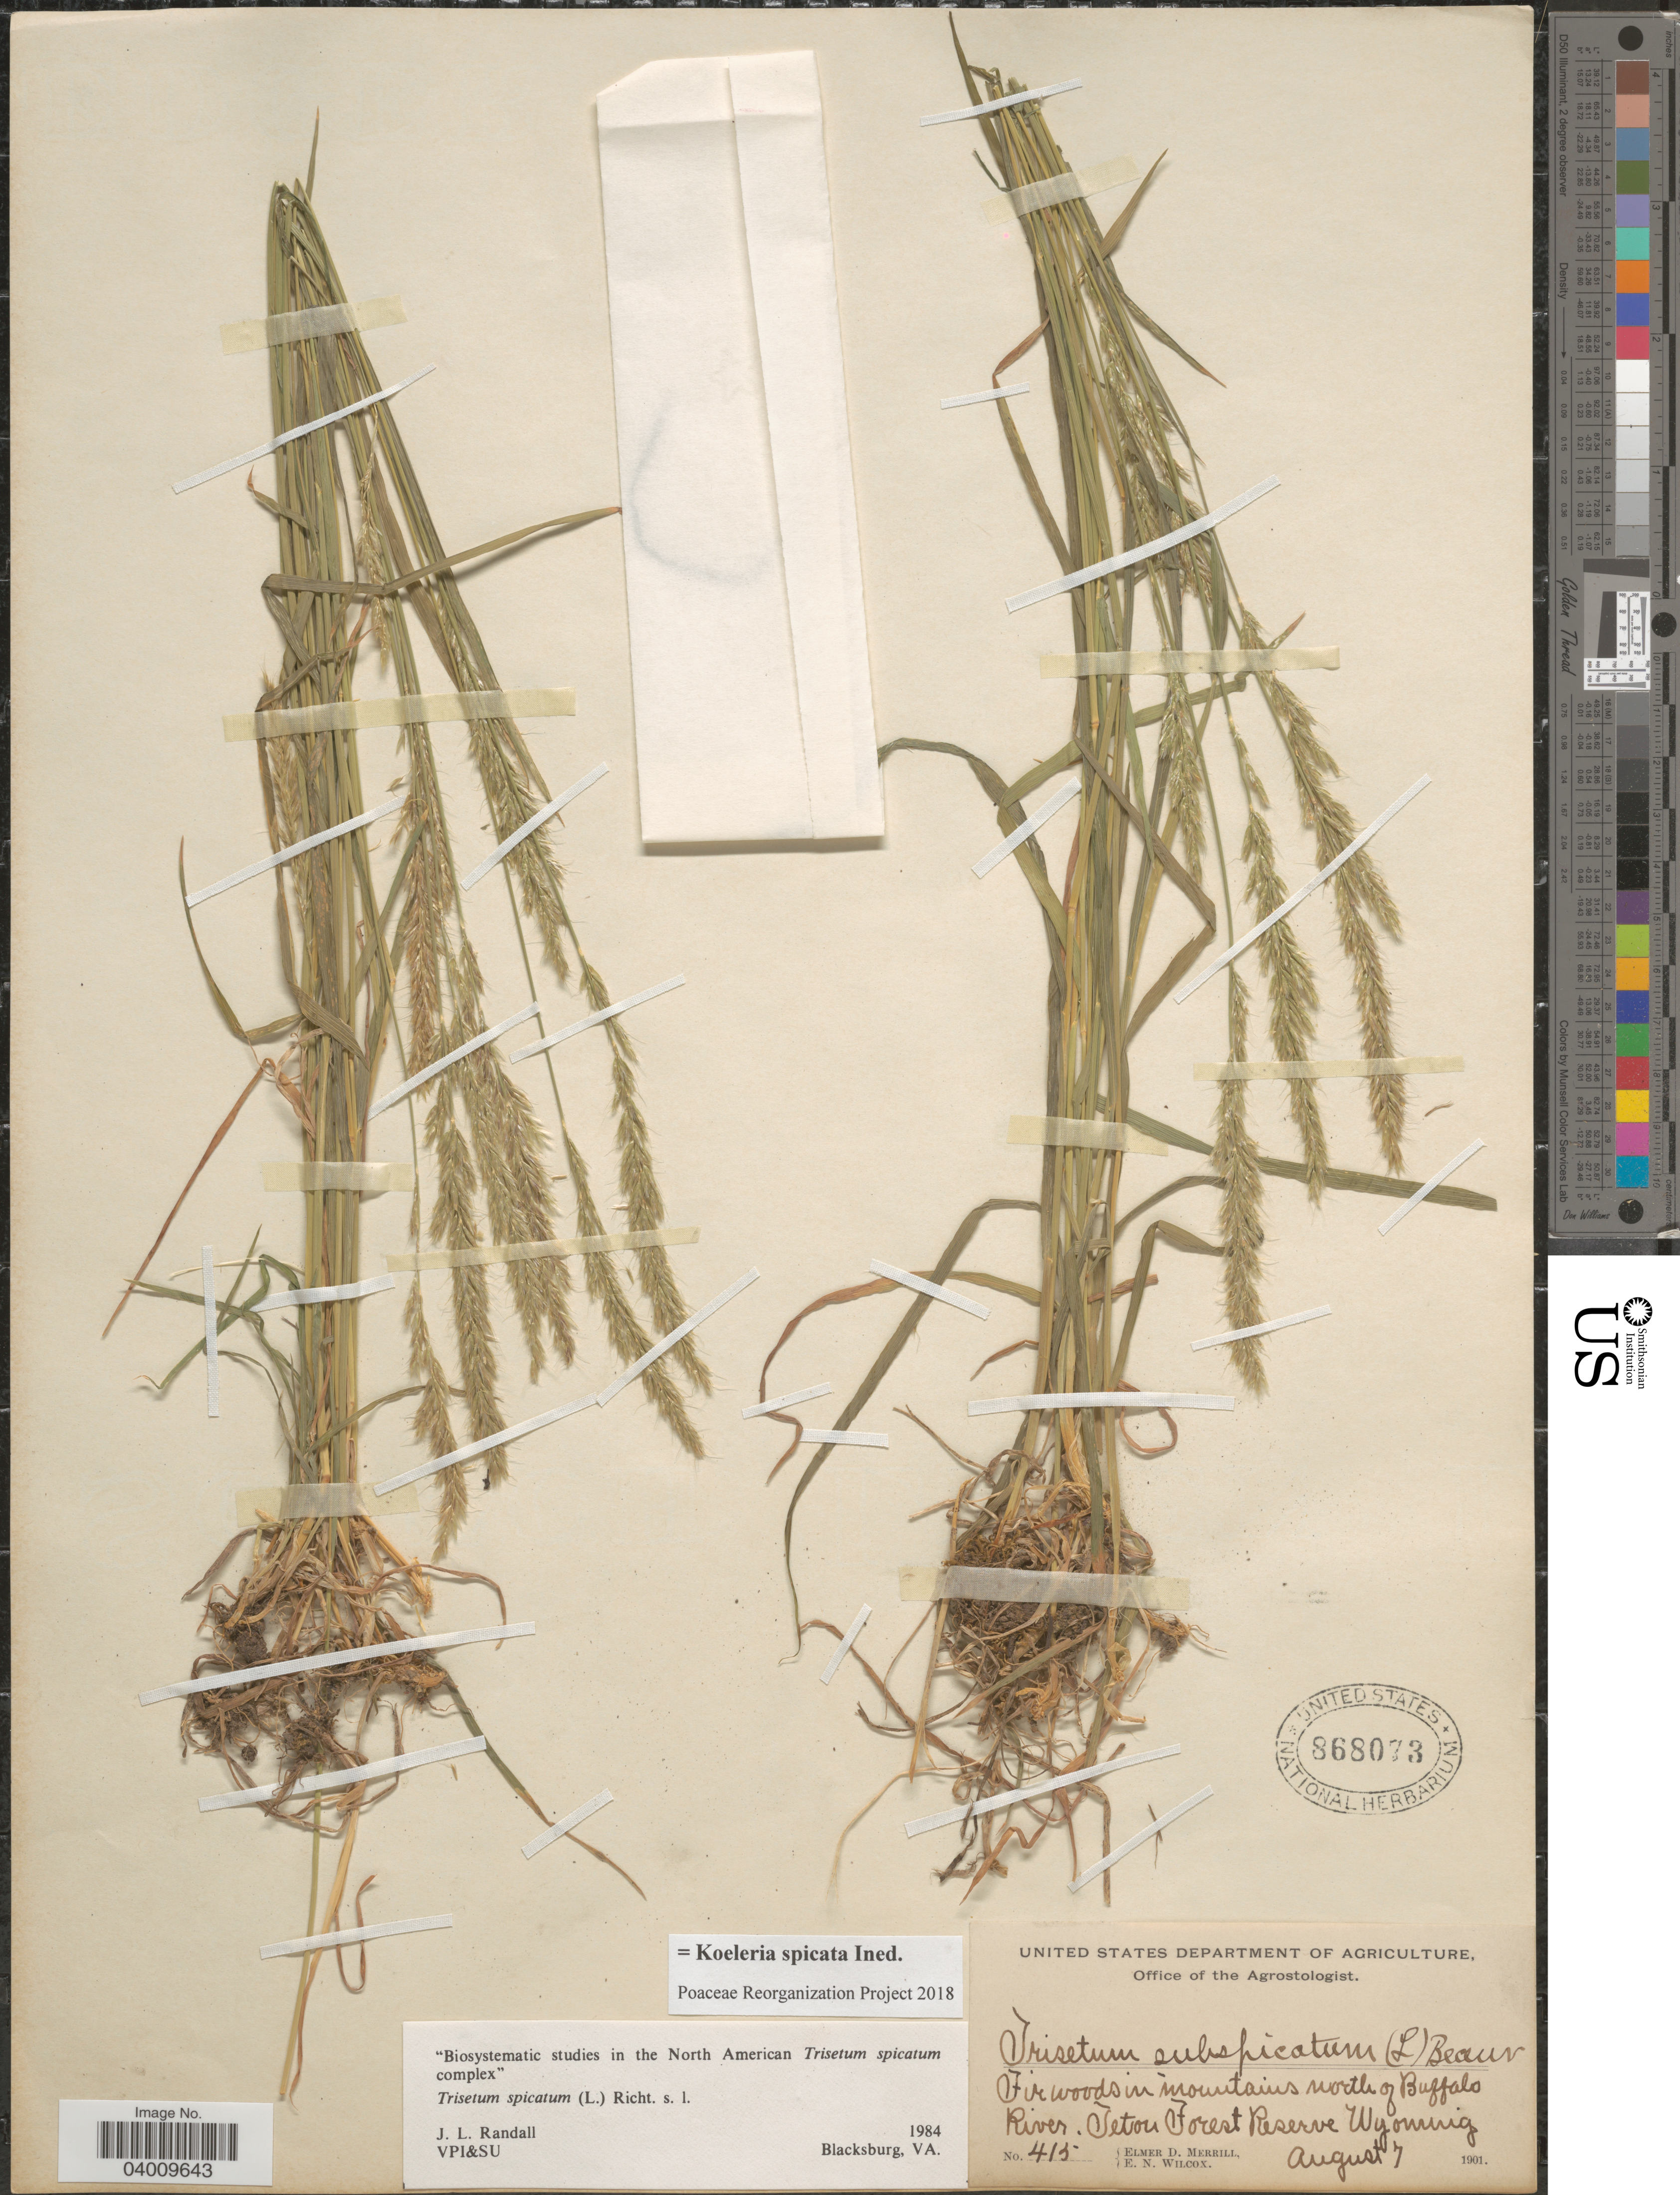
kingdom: Plantae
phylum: Tracheophyta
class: Liliopsida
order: Poales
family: Poaceae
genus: Koeleria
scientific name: Koeleria spicata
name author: (L.) Barberá et al.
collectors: E. D. Merrill & E. Wilcox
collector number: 415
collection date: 1901-08-07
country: United States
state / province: Wyoming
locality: Fir woods in mountains north of Buffalo River. Teton Forest Reserve.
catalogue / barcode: US 868073